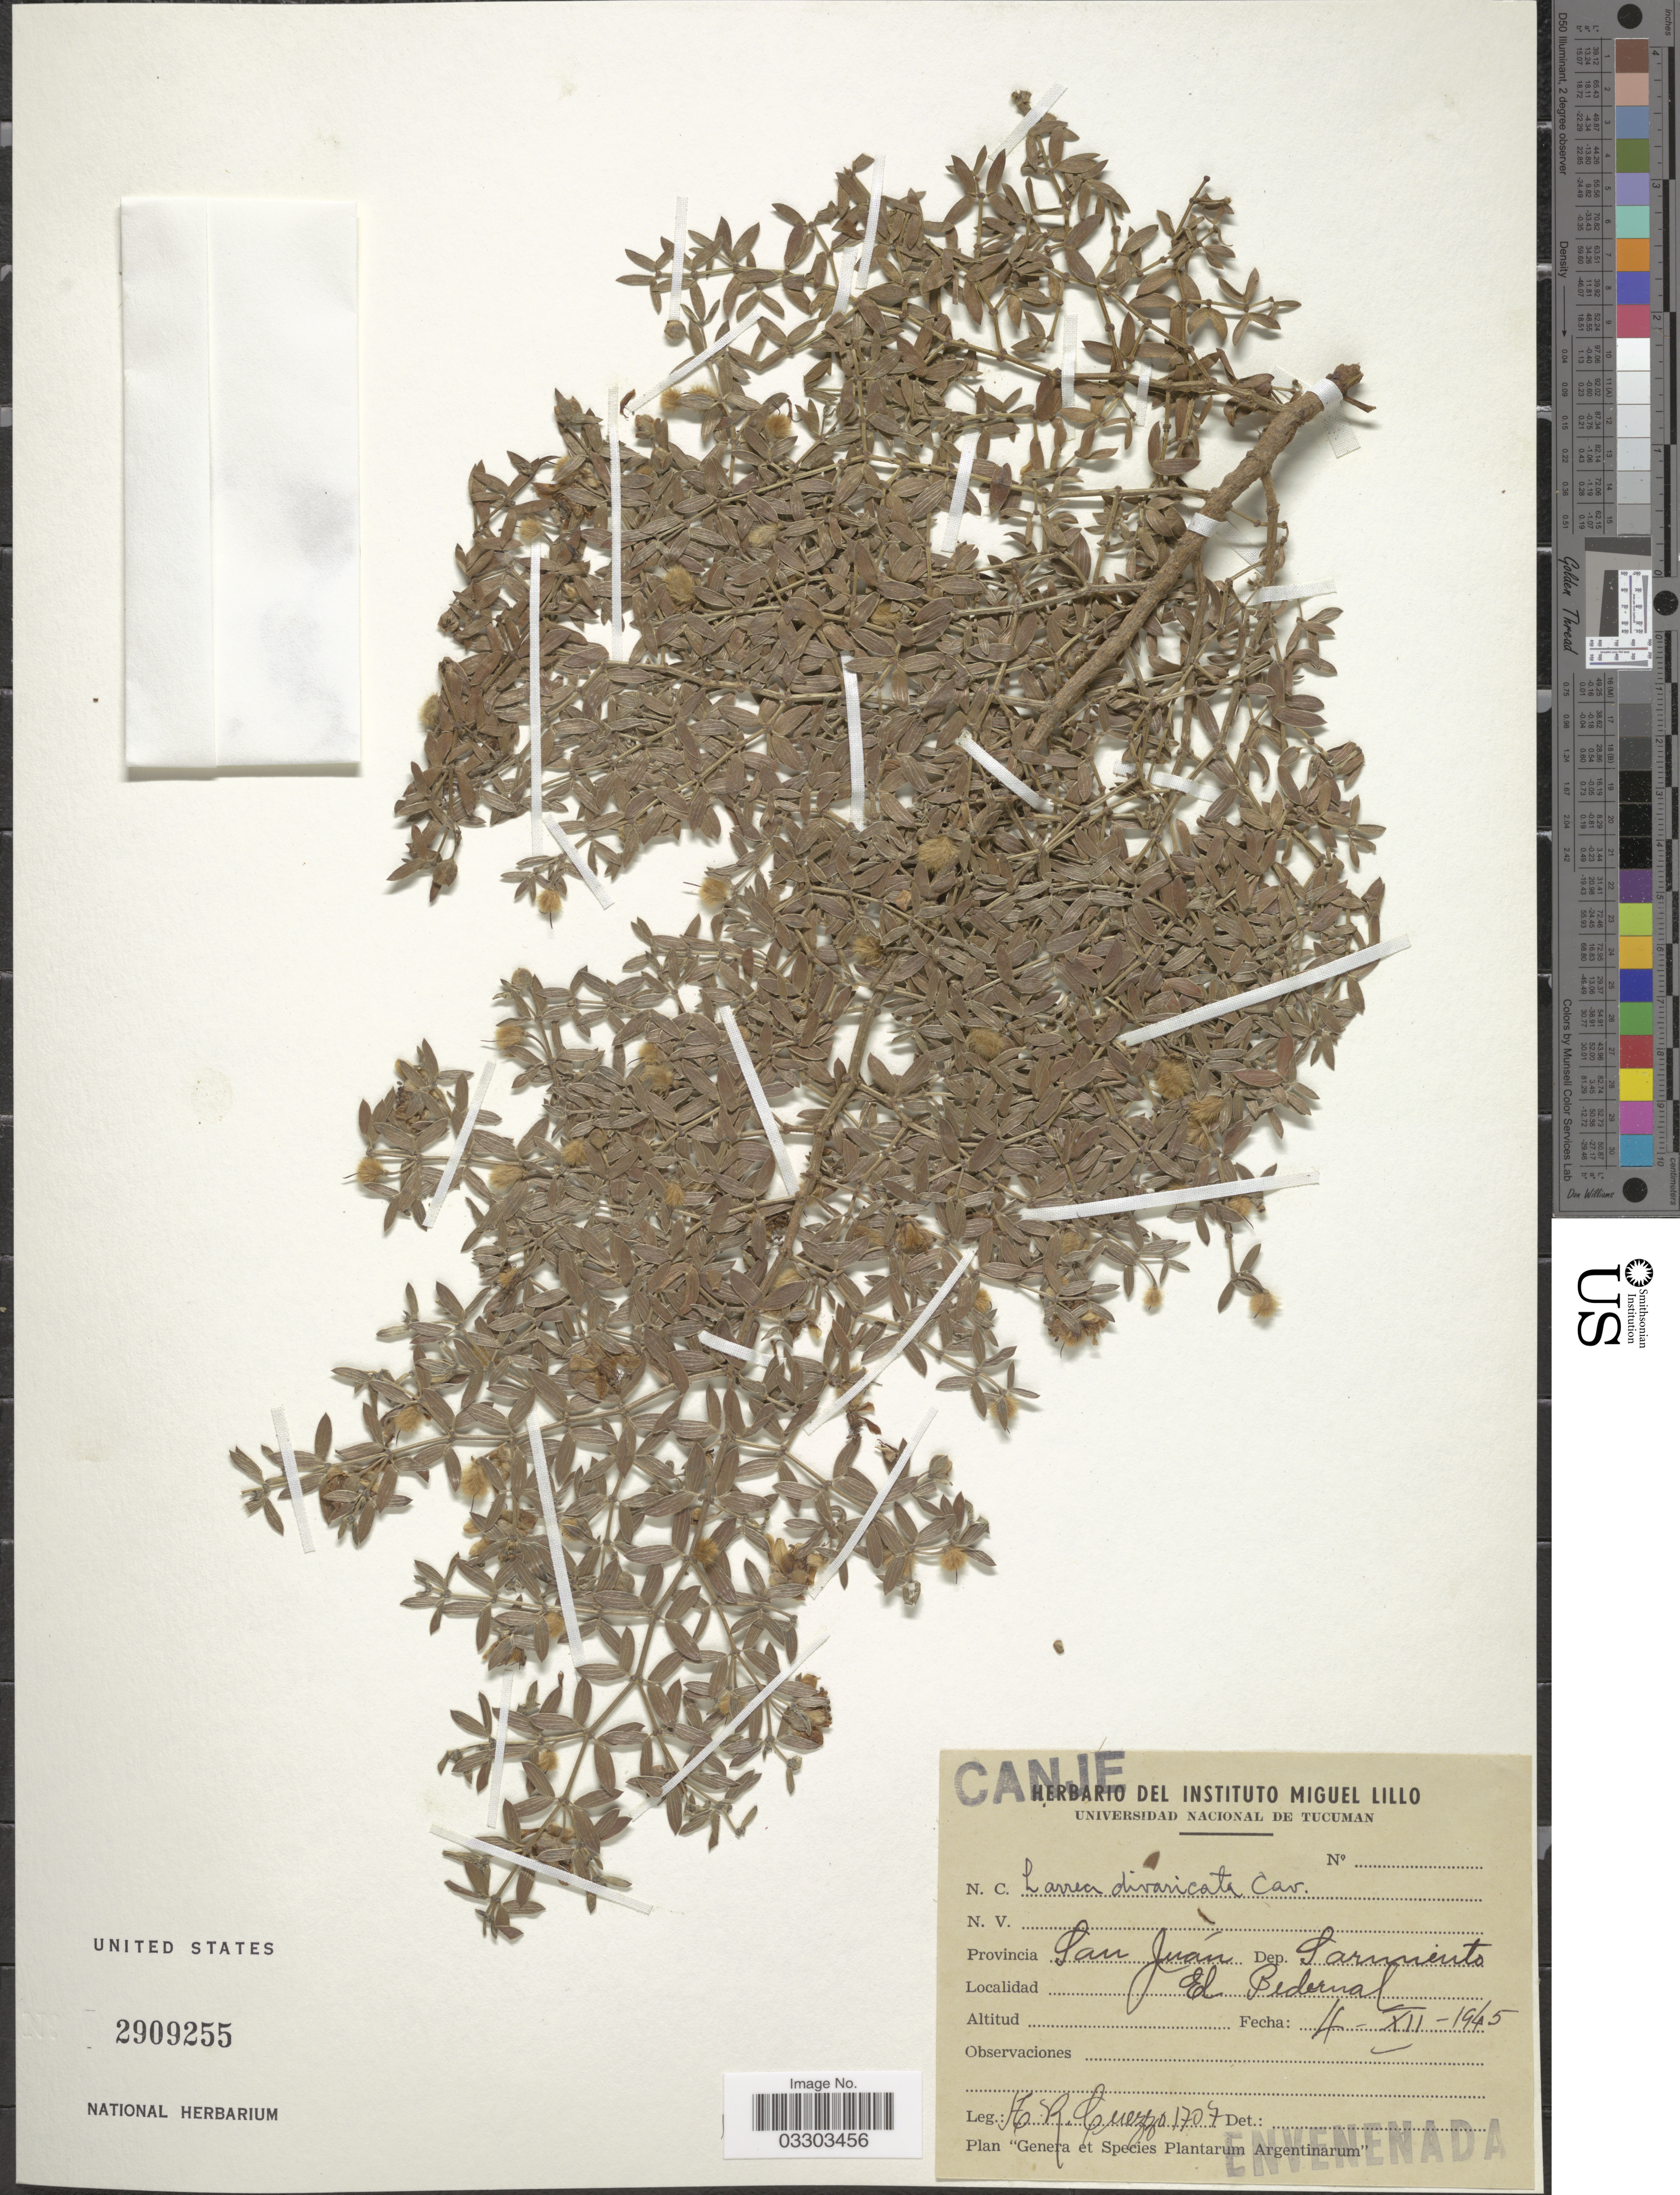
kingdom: Plantae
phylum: Tracheophyta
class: Magnoliopsida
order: Zygophyllales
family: Zygophyllaceae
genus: Larrea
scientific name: Larrea divaricata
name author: Cav.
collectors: A. Cuezzo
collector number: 1707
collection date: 1945-12-04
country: Argentina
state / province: San Juan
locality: Dep. Sarmiento El Pedernal.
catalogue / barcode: US 2909255